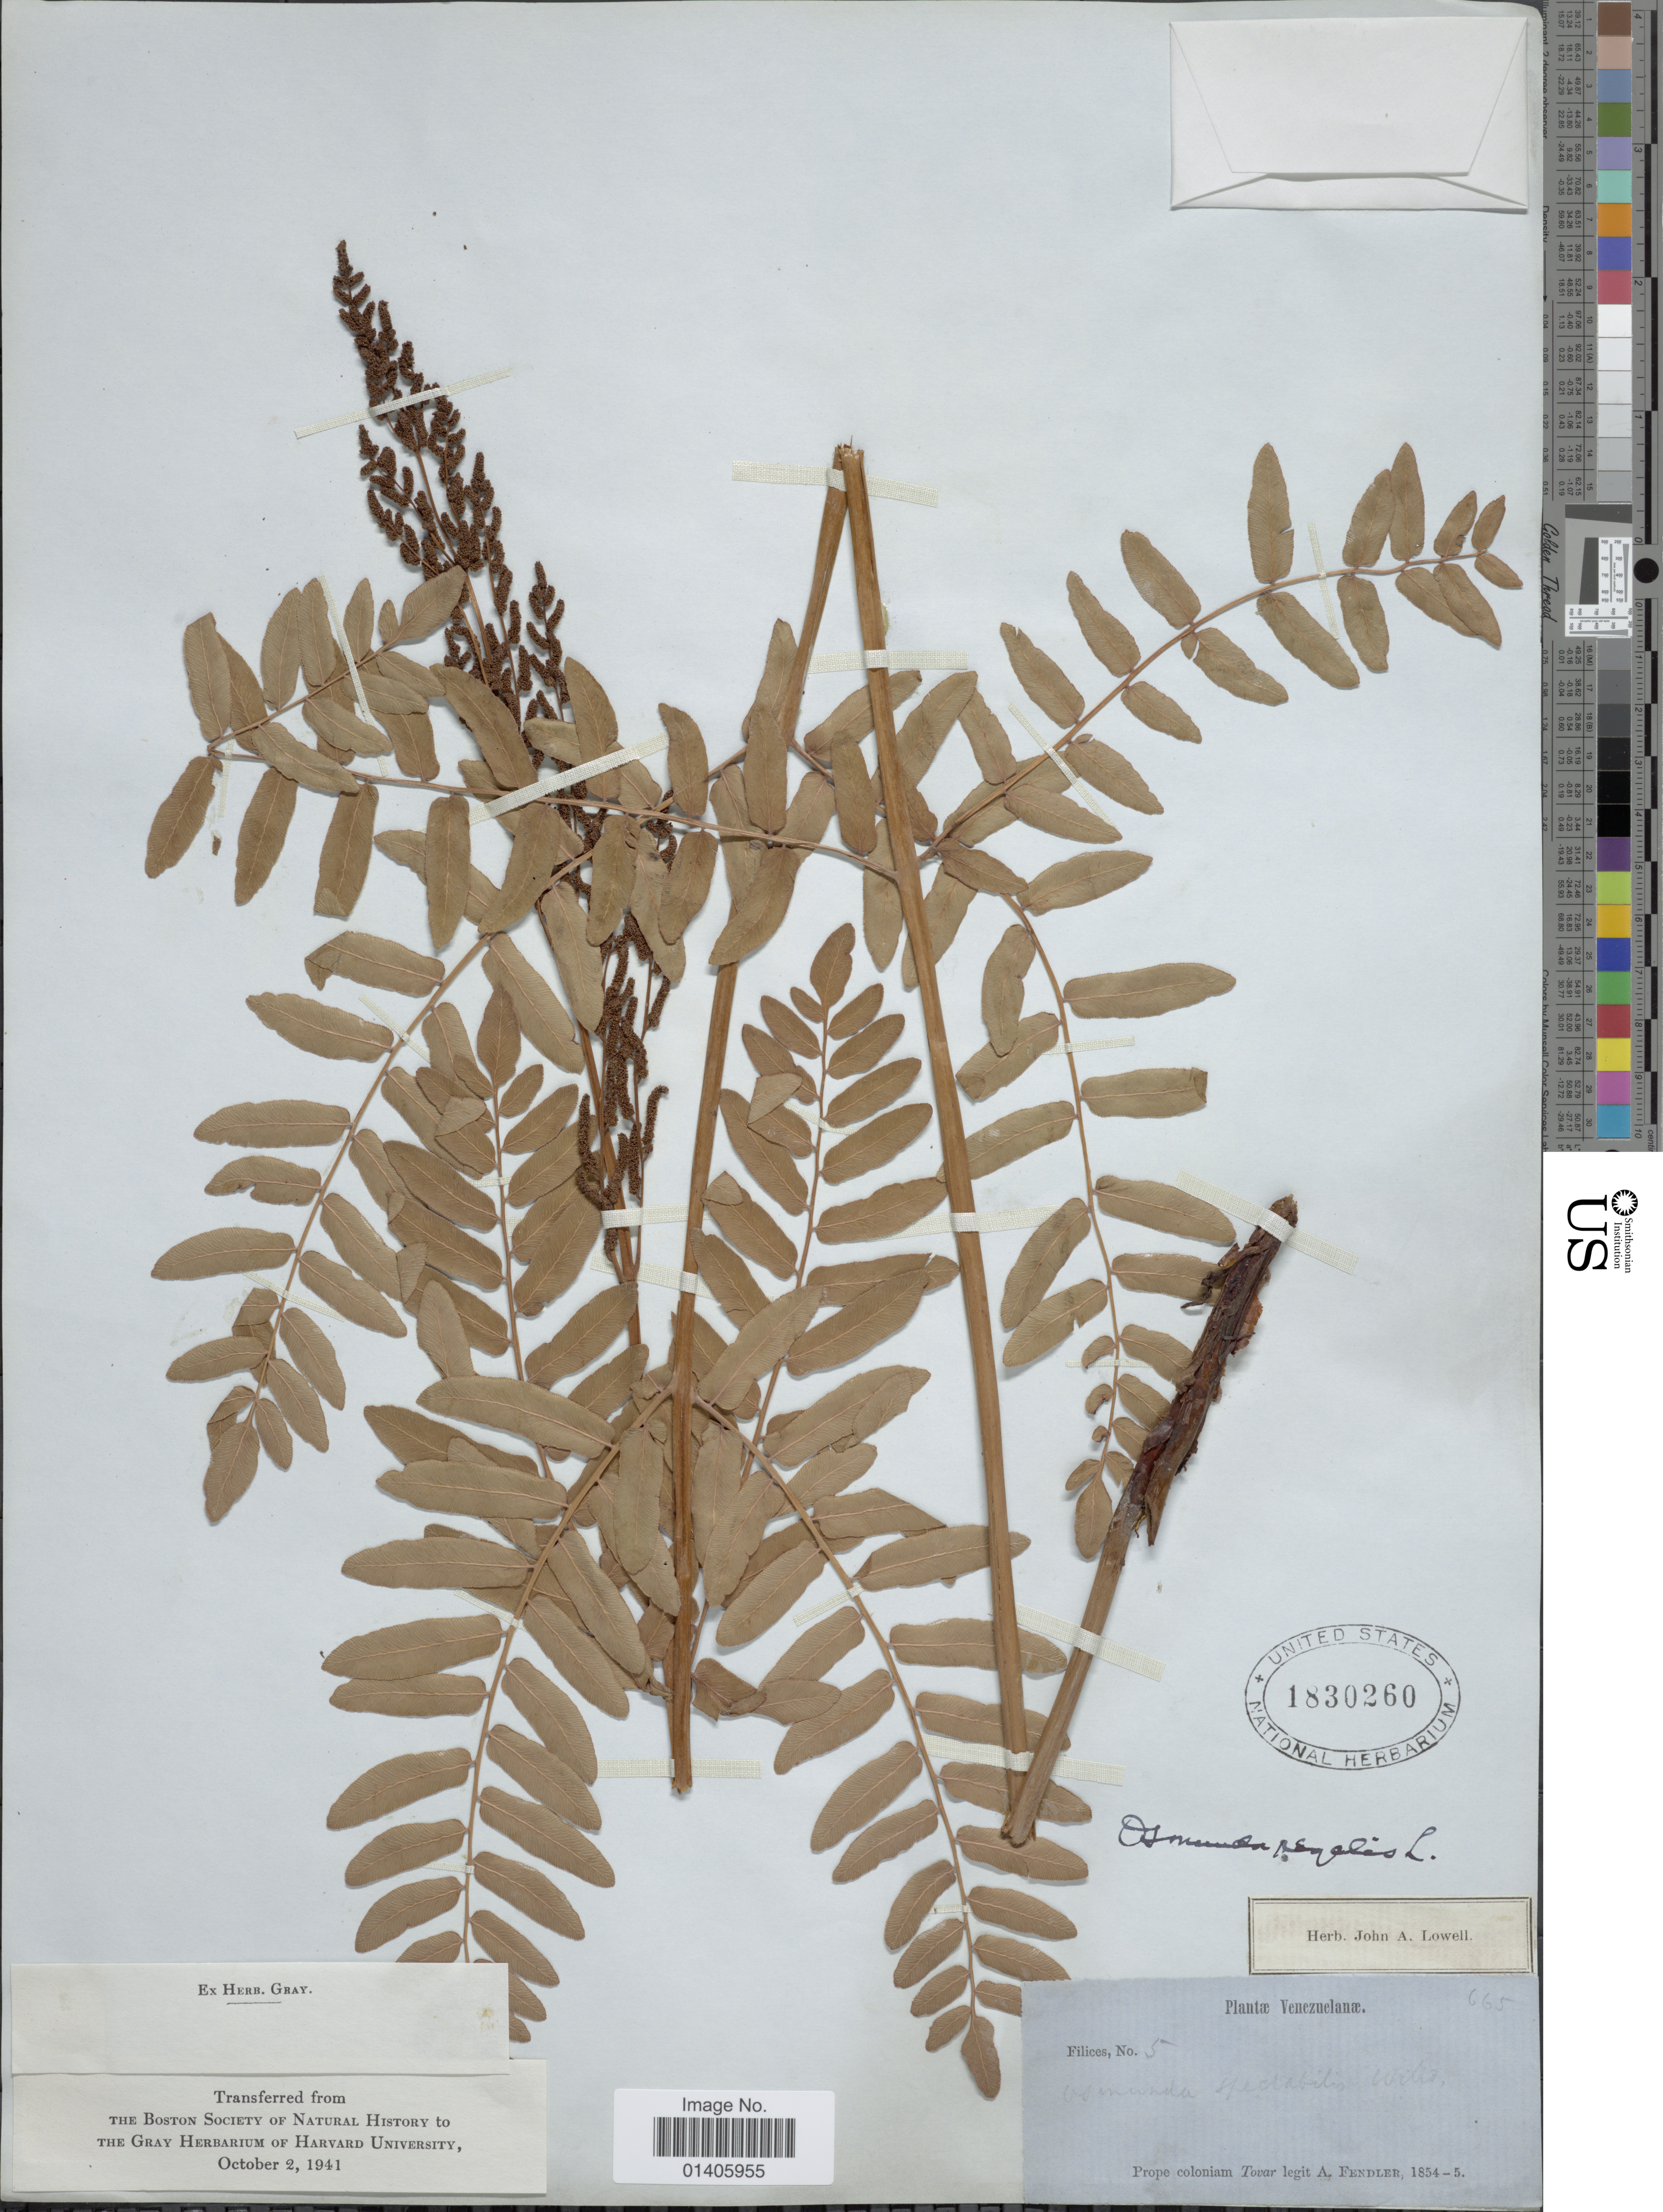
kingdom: Plantae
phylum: Tracheophyta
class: Polypodiopsida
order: Osmundales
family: Osmundaceae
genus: Osmunda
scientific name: Osmunda regalis var. palustris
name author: (Schrad.) C. Chr. ex Angely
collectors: A. Fendler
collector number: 5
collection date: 1854/1855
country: Venezuela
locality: Prope coloniam Tovar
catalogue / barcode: US 1830260